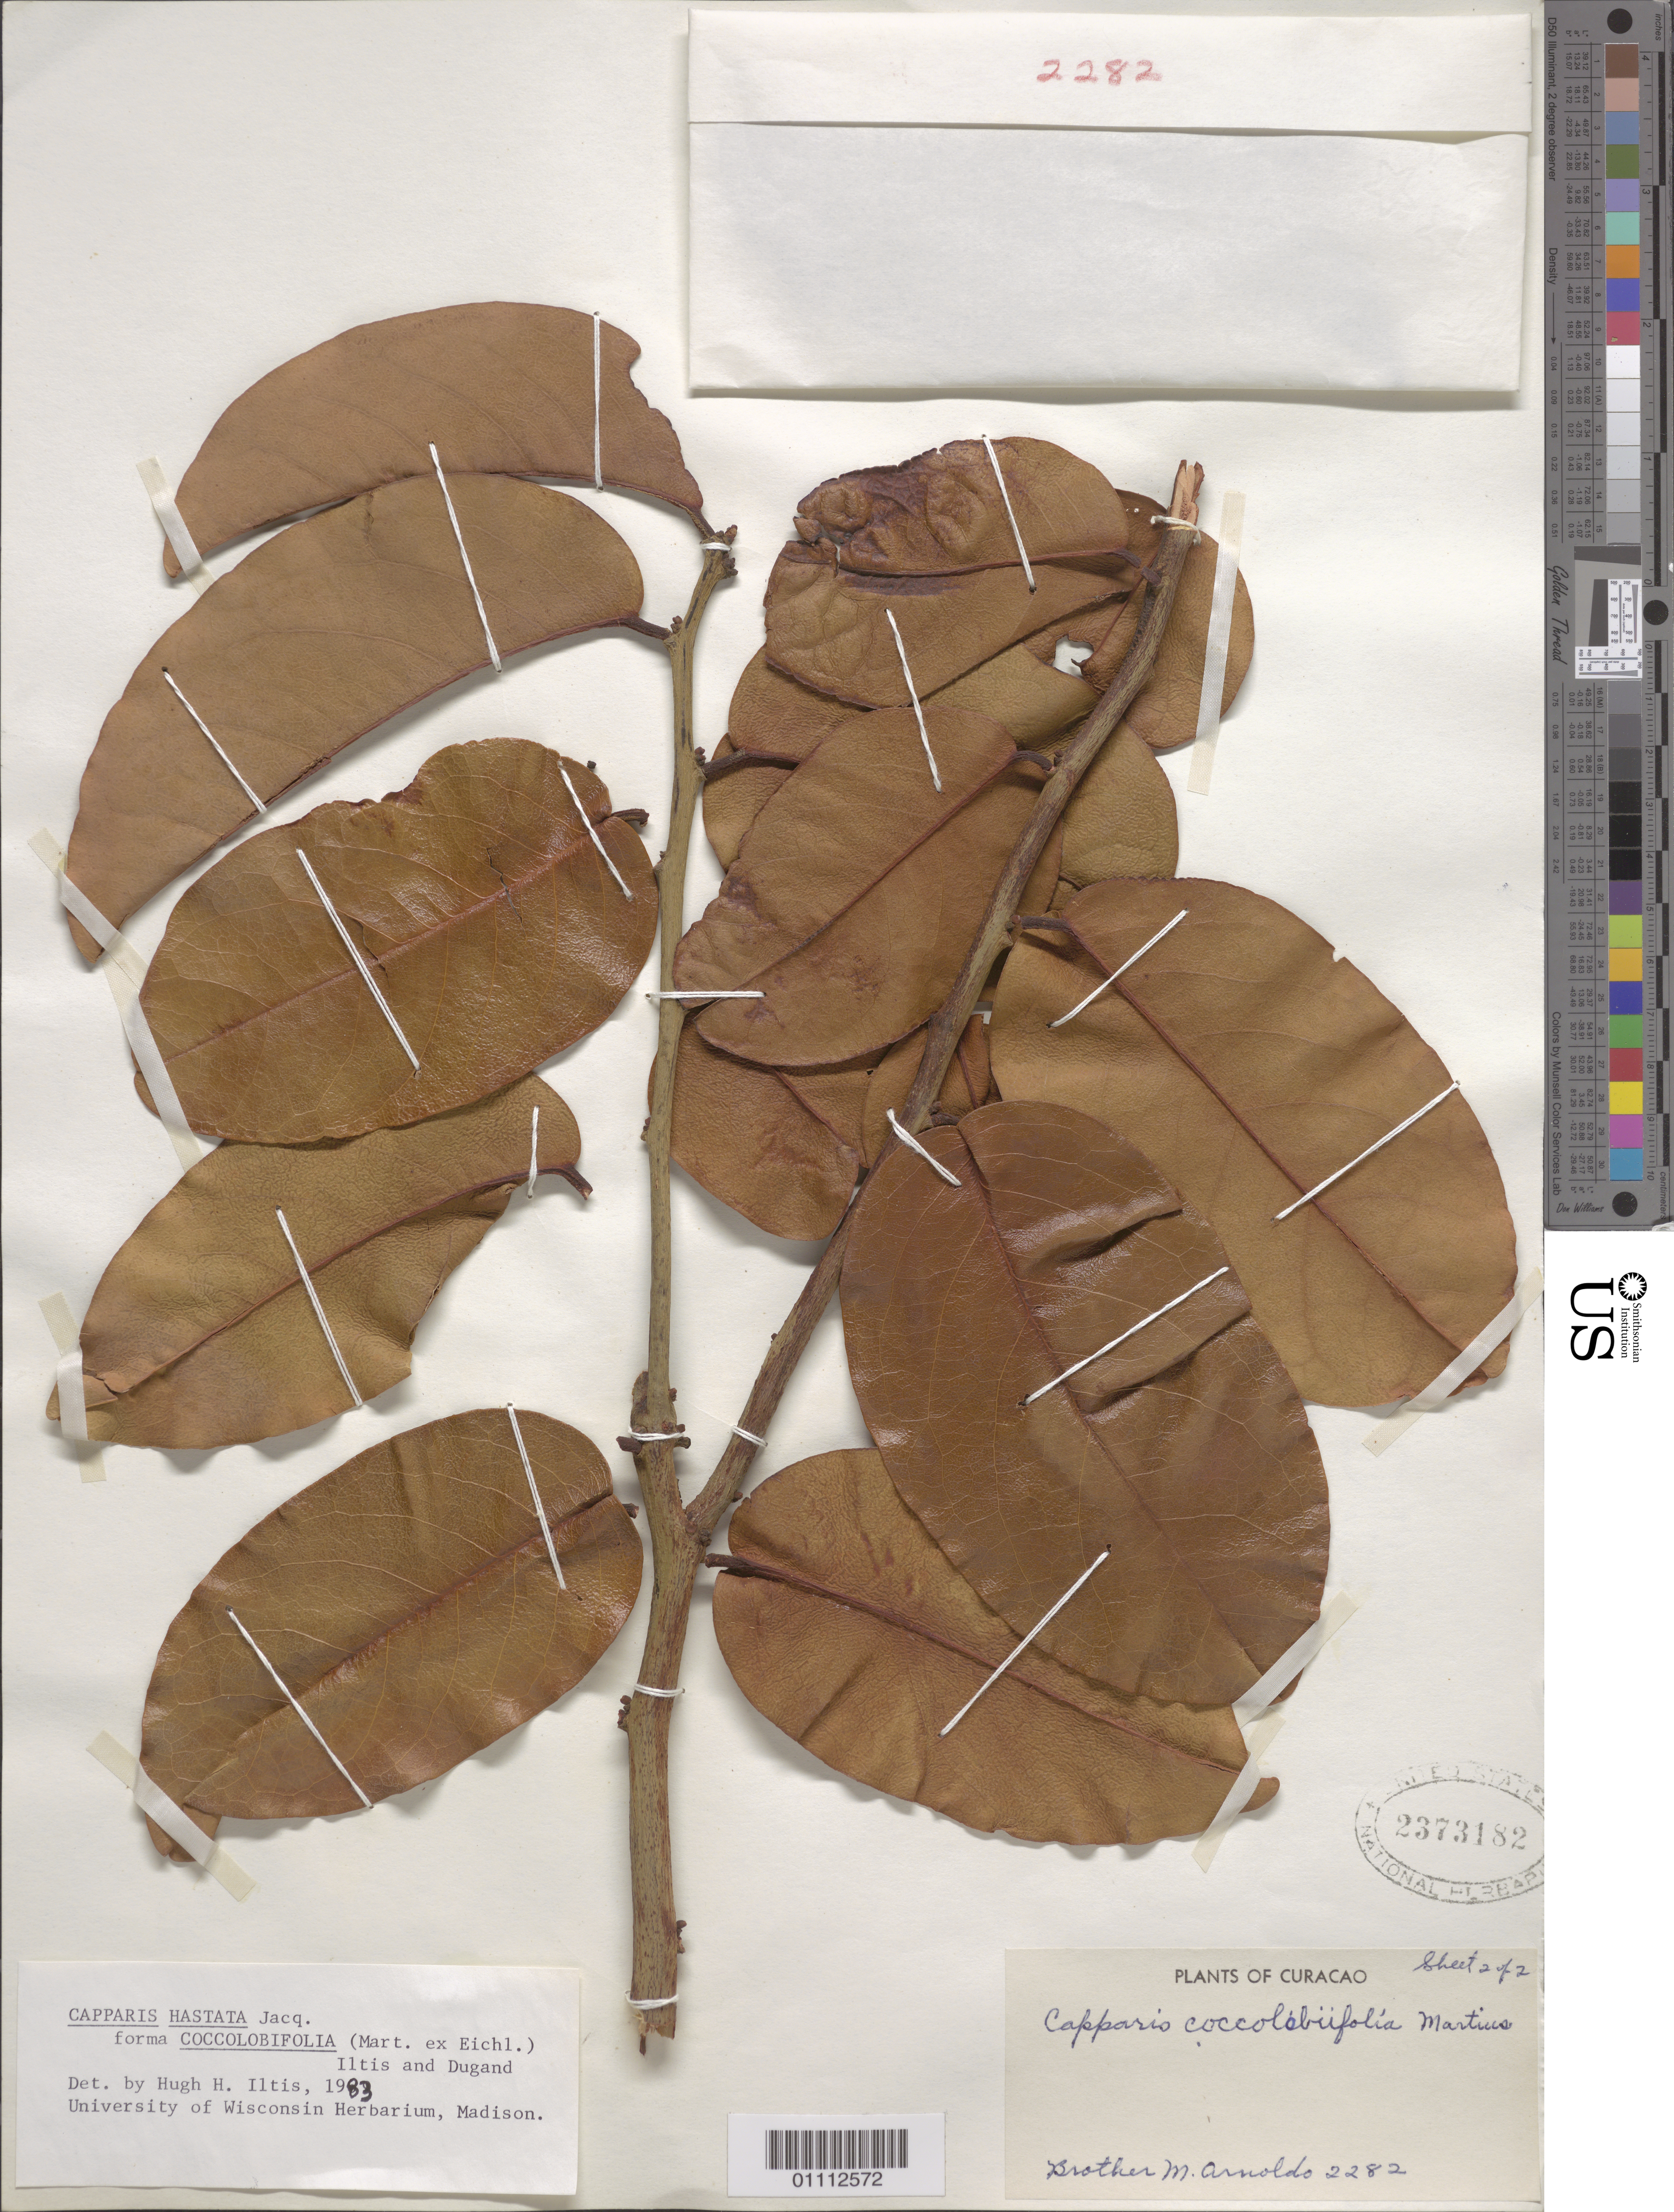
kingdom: Plantae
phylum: Tracheophyta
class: Magnoliopsida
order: Brassicales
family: Capparaceae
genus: Cynophalla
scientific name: Cynophalla hastata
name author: (Jacq.) J. Presl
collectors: N. Arnoldo-Broeders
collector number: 2282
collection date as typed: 30 Aug 1962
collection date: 1962-08-30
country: Curaçao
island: Curaçao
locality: Kosikoendo-Bonaire. habitat:wild.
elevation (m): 90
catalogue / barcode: US 2373182